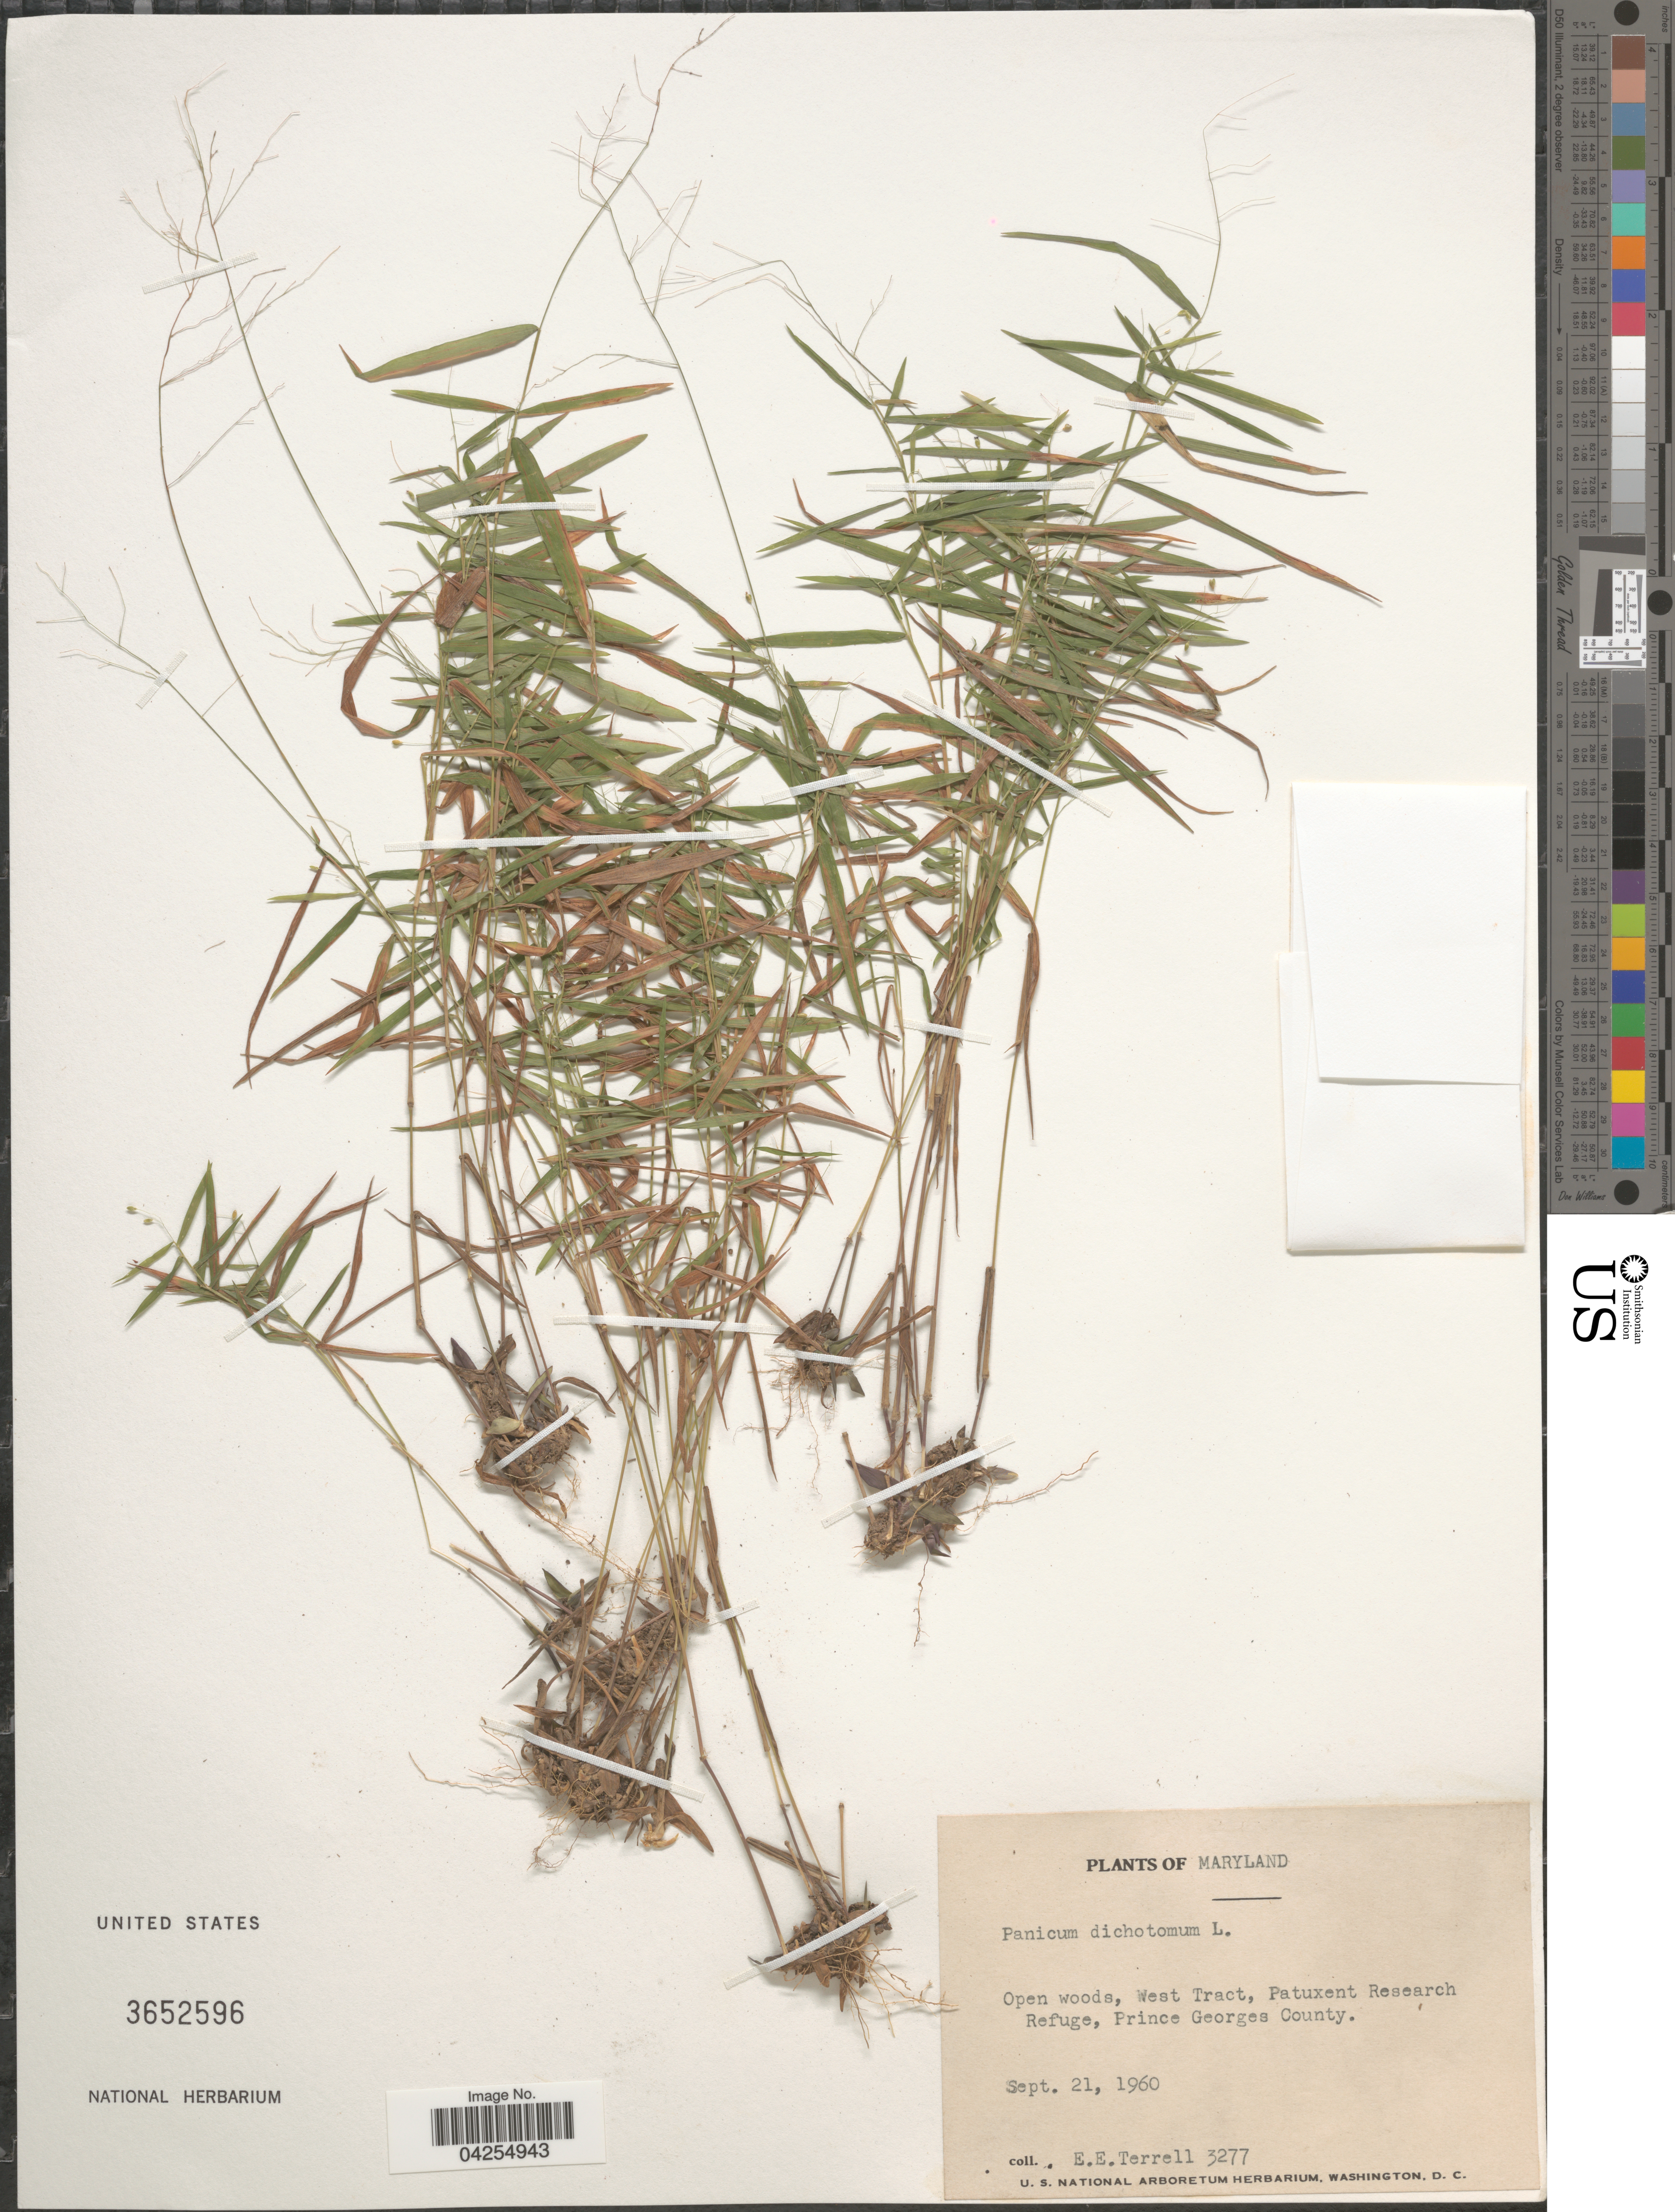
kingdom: Plantae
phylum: Tracheophyta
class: Liliopsida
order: Poales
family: Poaceae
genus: Dichanthelium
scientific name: Dichanthelium dichotomum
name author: (L.) Gould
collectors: E. E. Terrell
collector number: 3277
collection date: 1960-09-21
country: United States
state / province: Maryland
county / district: Prince George's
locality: West Tract, Patuxent Research Refuge, Prince Georges County.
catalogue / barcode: US 3652596